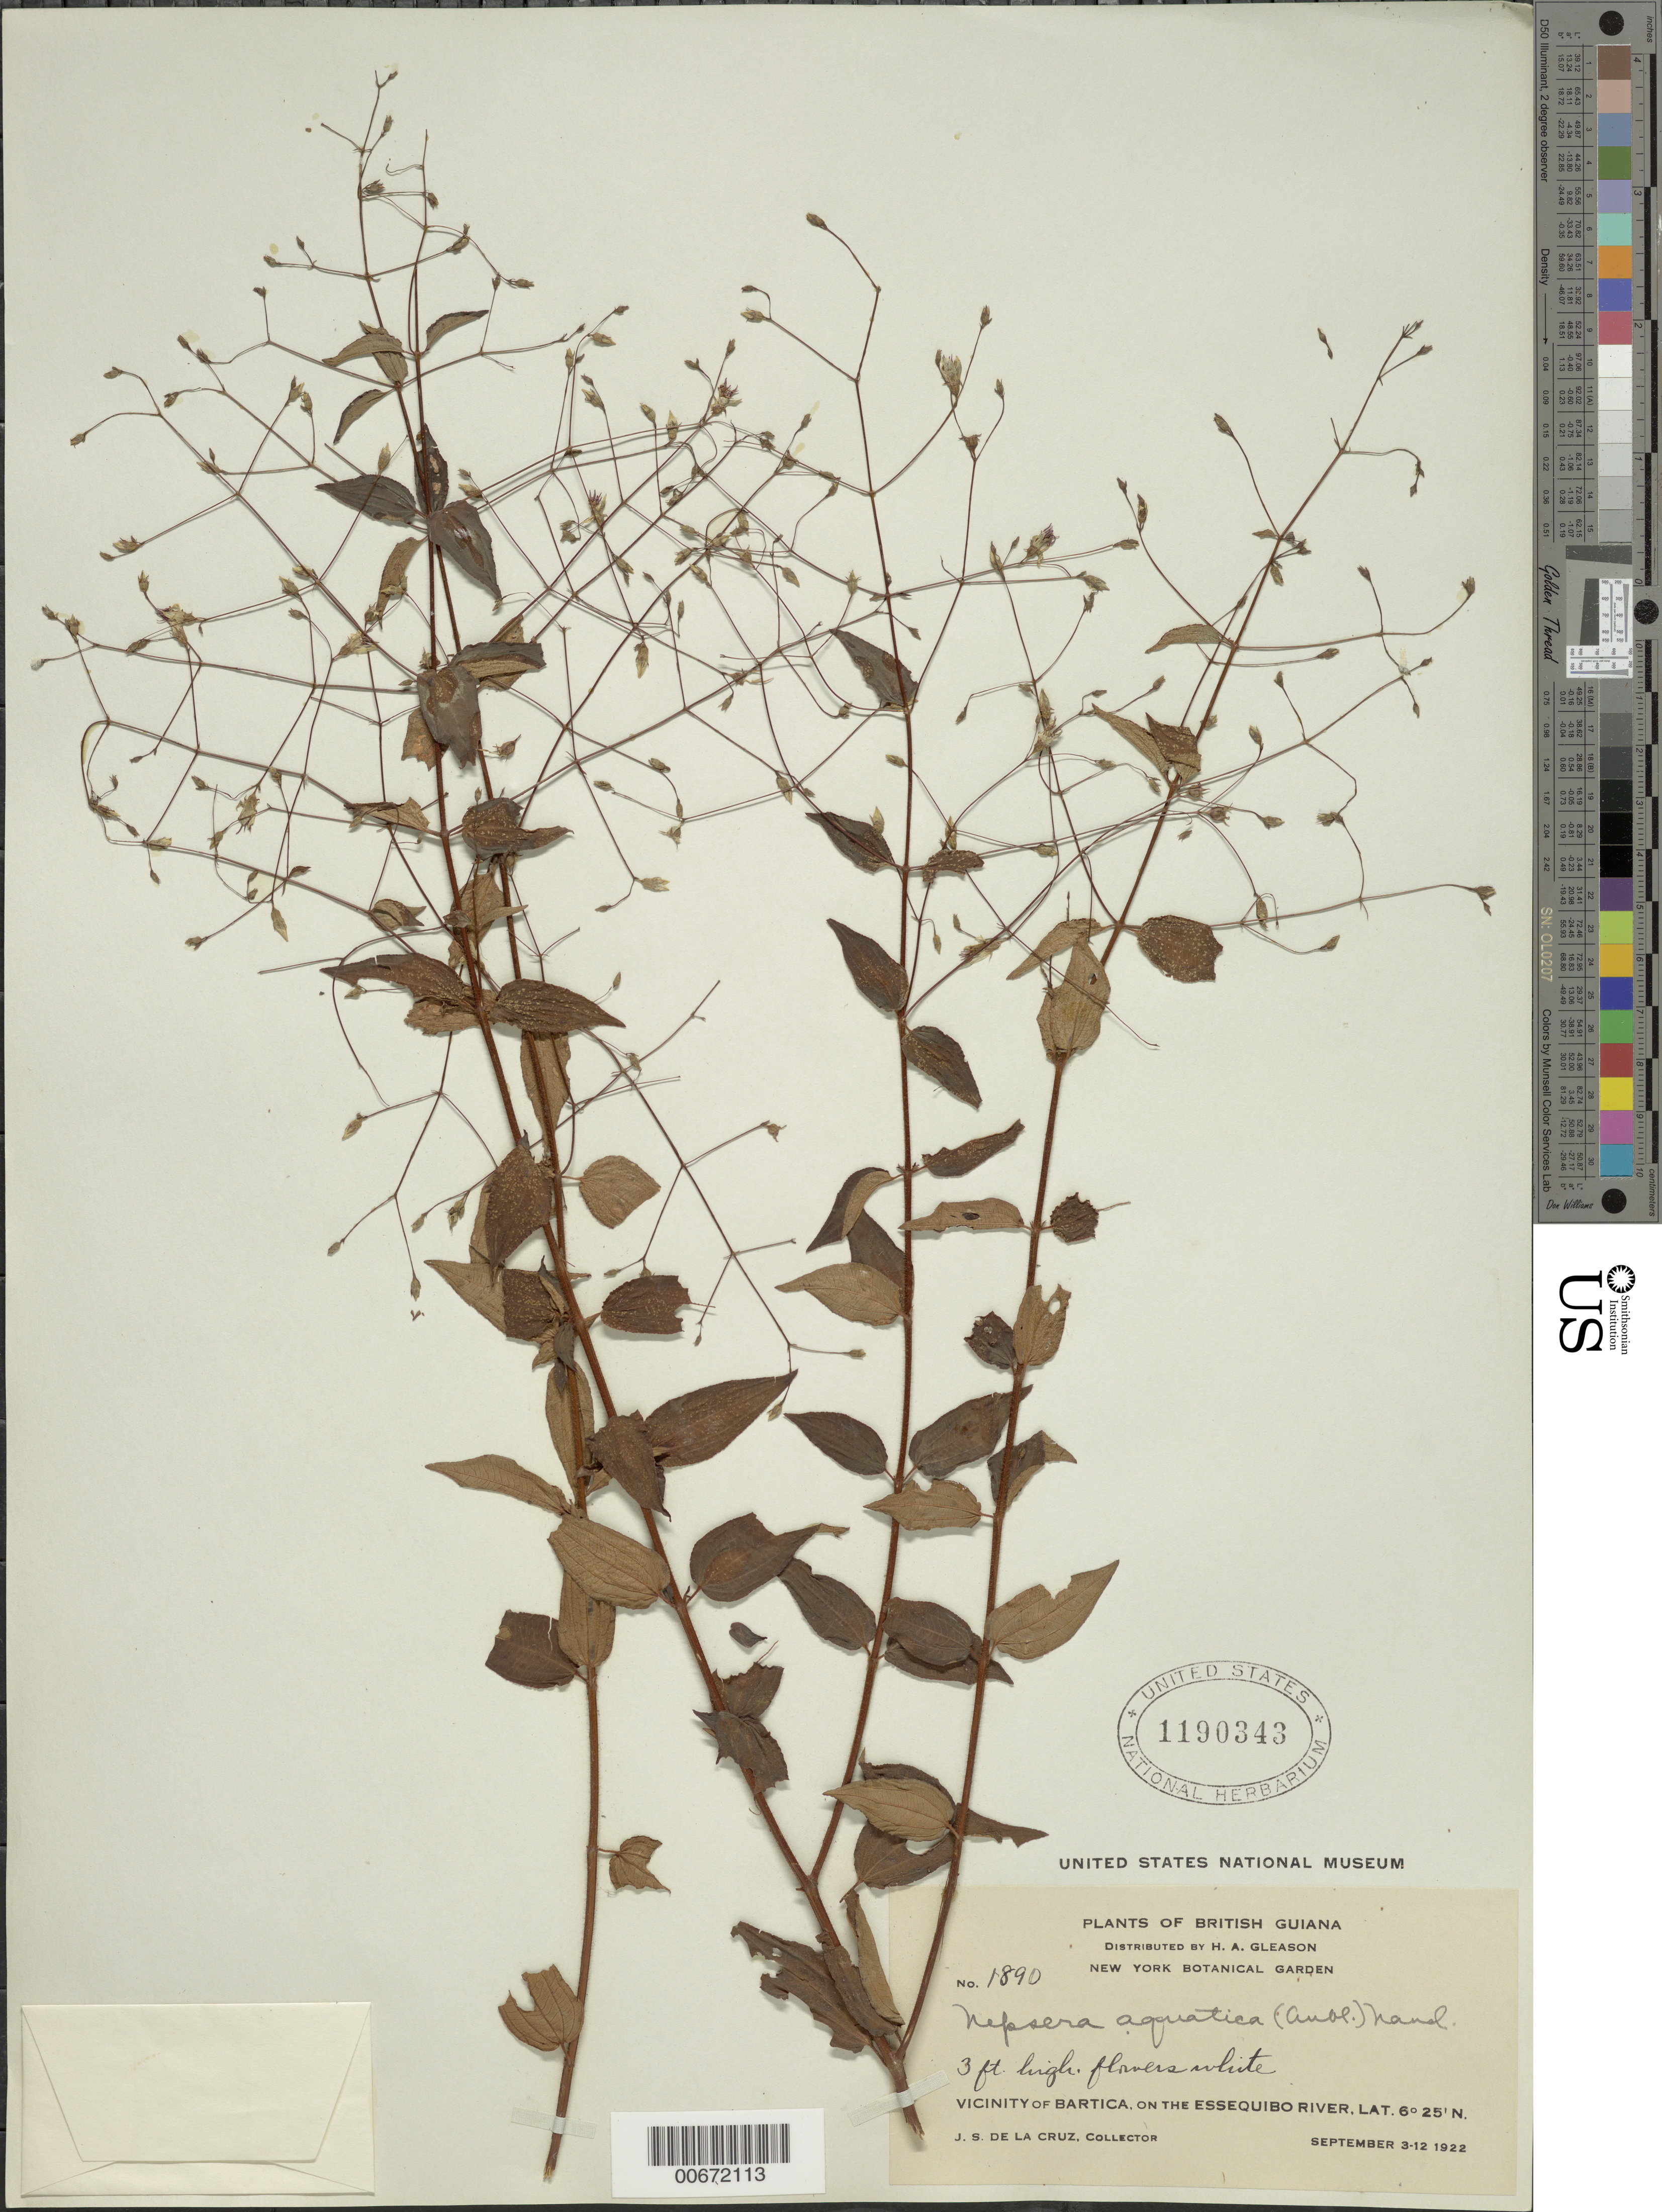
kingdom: Plantae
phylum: Tracheophyta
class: Magnoliopsida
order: Myrtales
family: Melastomataceae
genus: Nepsera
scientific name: Nepsera aquatica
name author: (Aubl.) Naudin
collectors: J. S. de la Cruz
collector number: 1890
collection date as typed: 3-Sep-22 to 12-Sep-22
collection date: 1922-09-03/1922-09-12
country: Guyana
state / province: Cuyuni-Mazaruni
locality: Bartica, vic., on the Essequibo River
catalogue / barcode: US 1190343